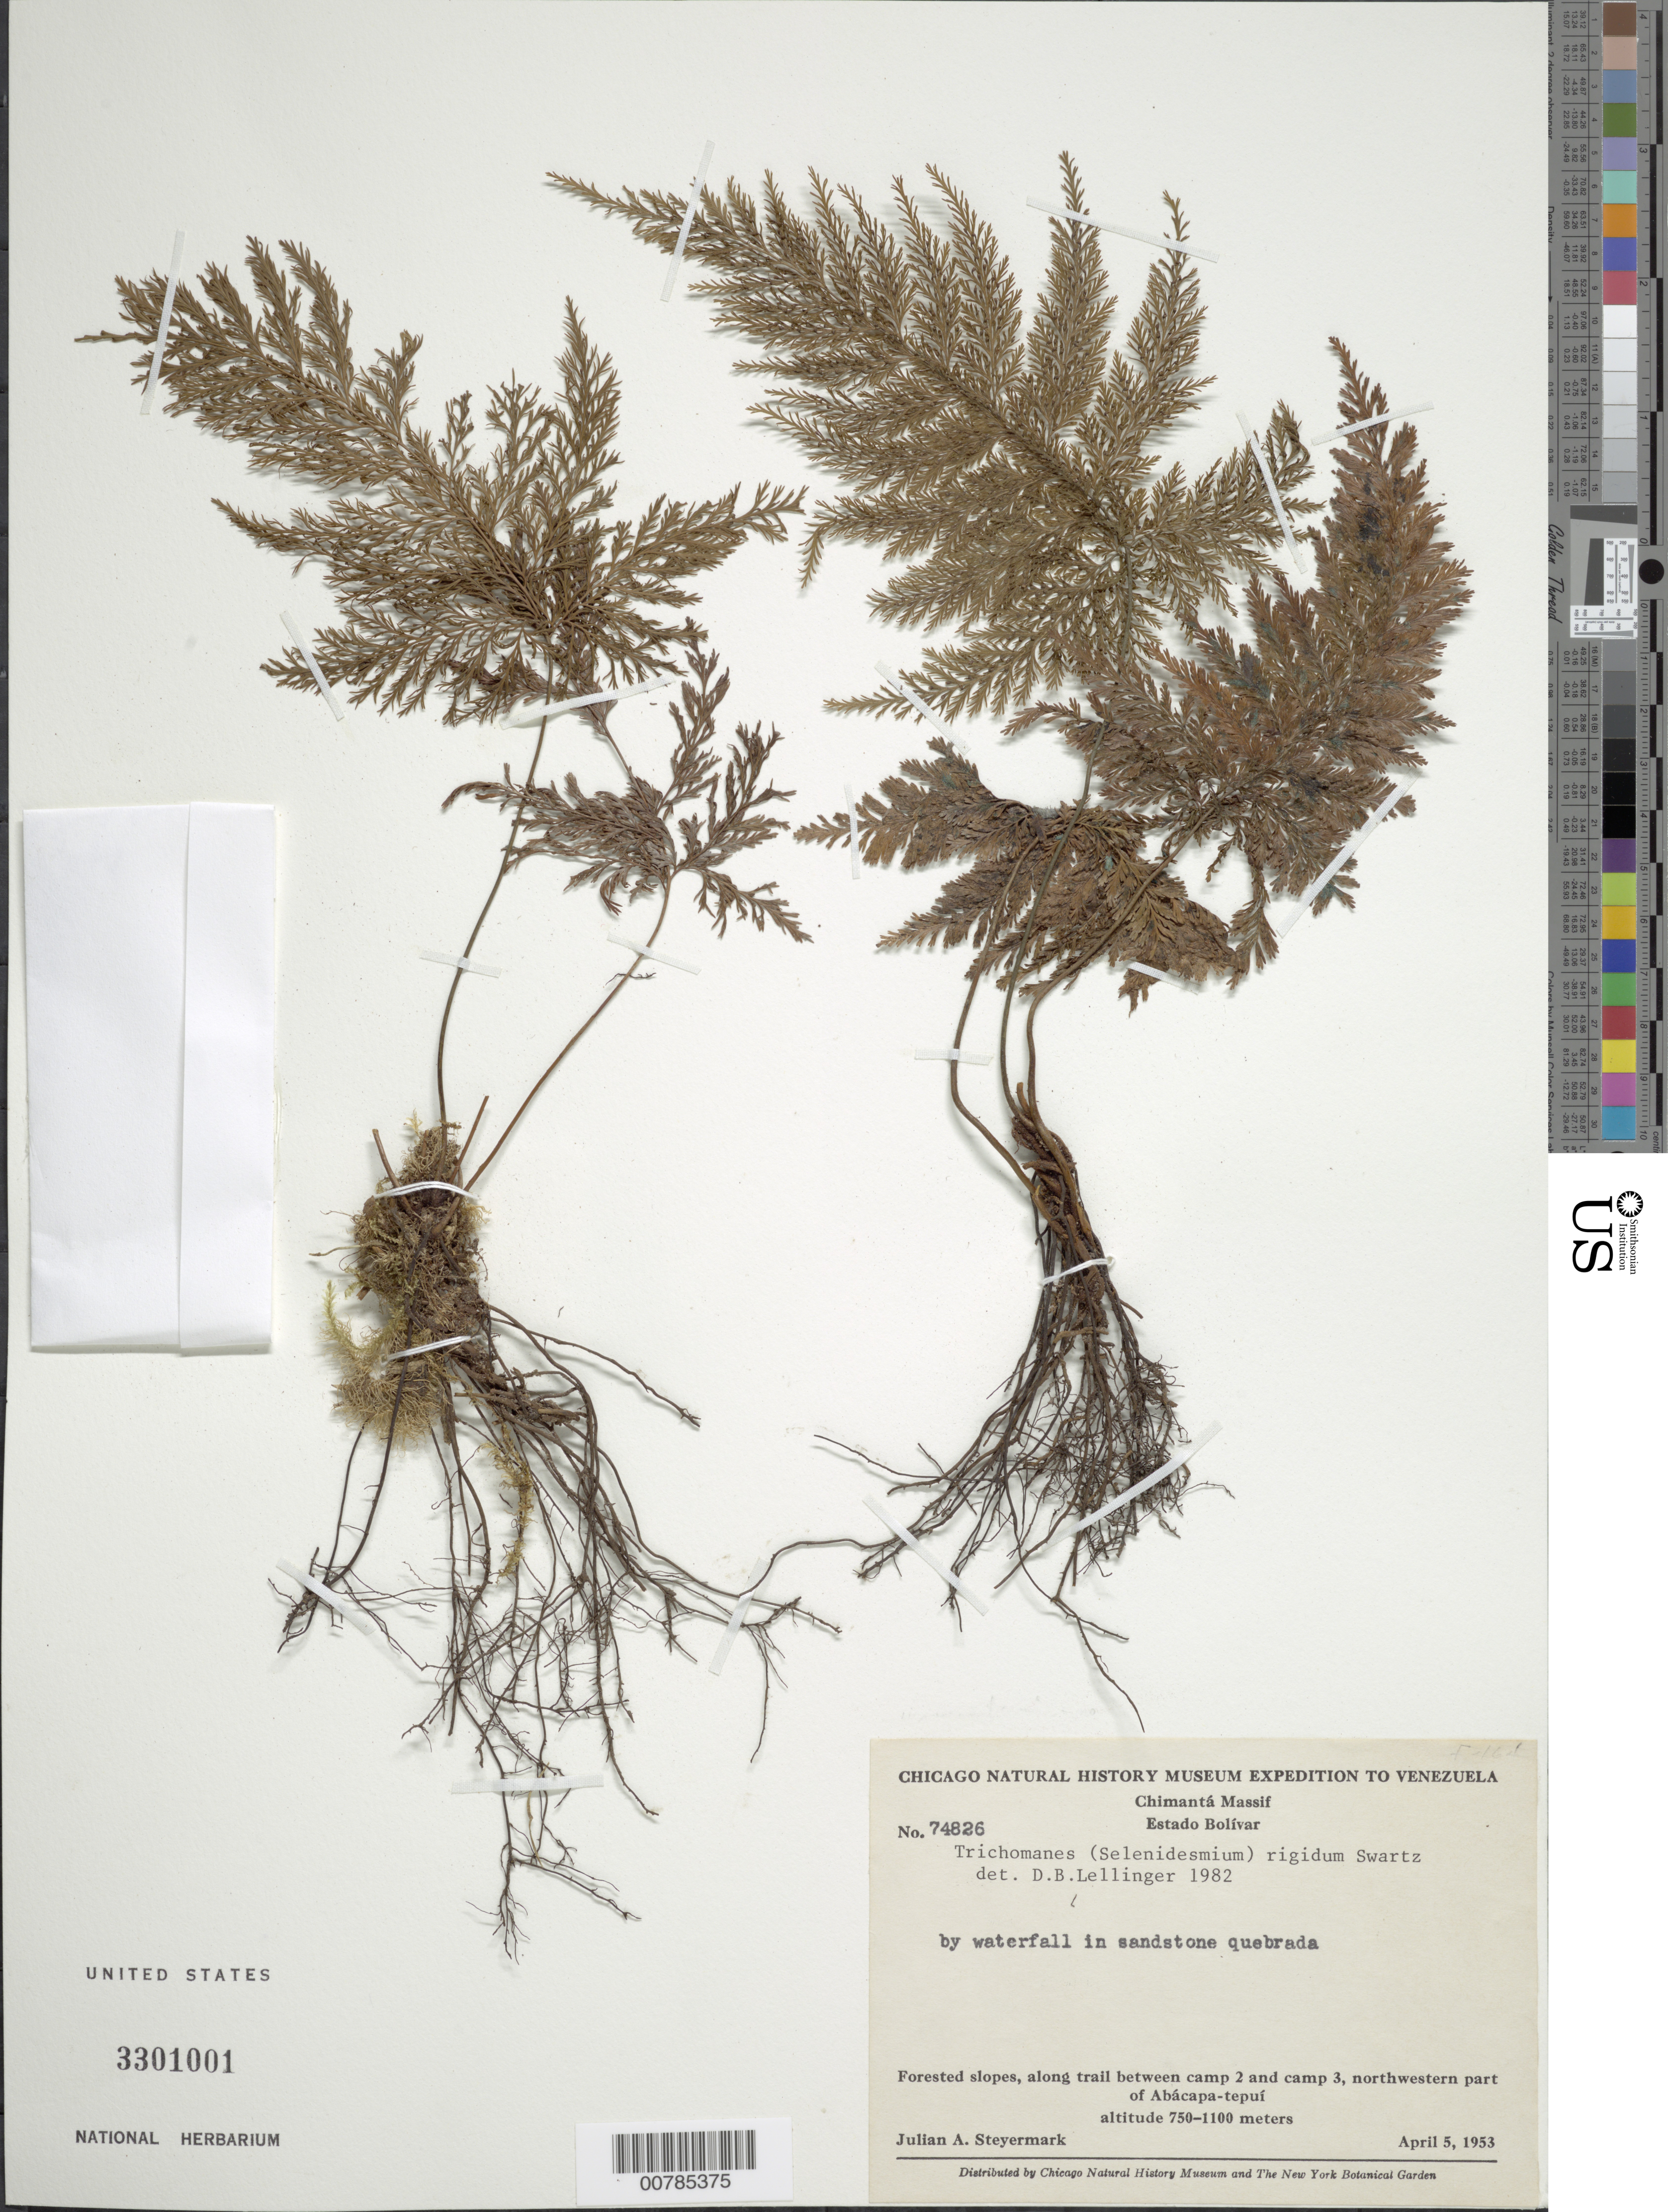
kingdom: Plantae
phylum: Tracheophyta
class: Polypodiopsida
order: Hymenophyllales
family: Hymenophyllaceae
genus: Abrodictyum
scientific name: Abrodictyum rigidum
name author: (Sw.) Ebihara & Dubuisson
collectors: J. Steyermark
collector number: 74826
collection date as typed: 5-Apr-53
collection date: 1953-04-05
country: Venezuela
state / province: Bolívar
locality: Chimantá Massif, Abácapa-tepuí, along trail between camp 2 and camp 3, NW part of Abácapa-tepuí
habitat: Forested slopes, by waterfall in sandstone quebrada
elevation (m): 750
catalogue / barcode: US 3301001